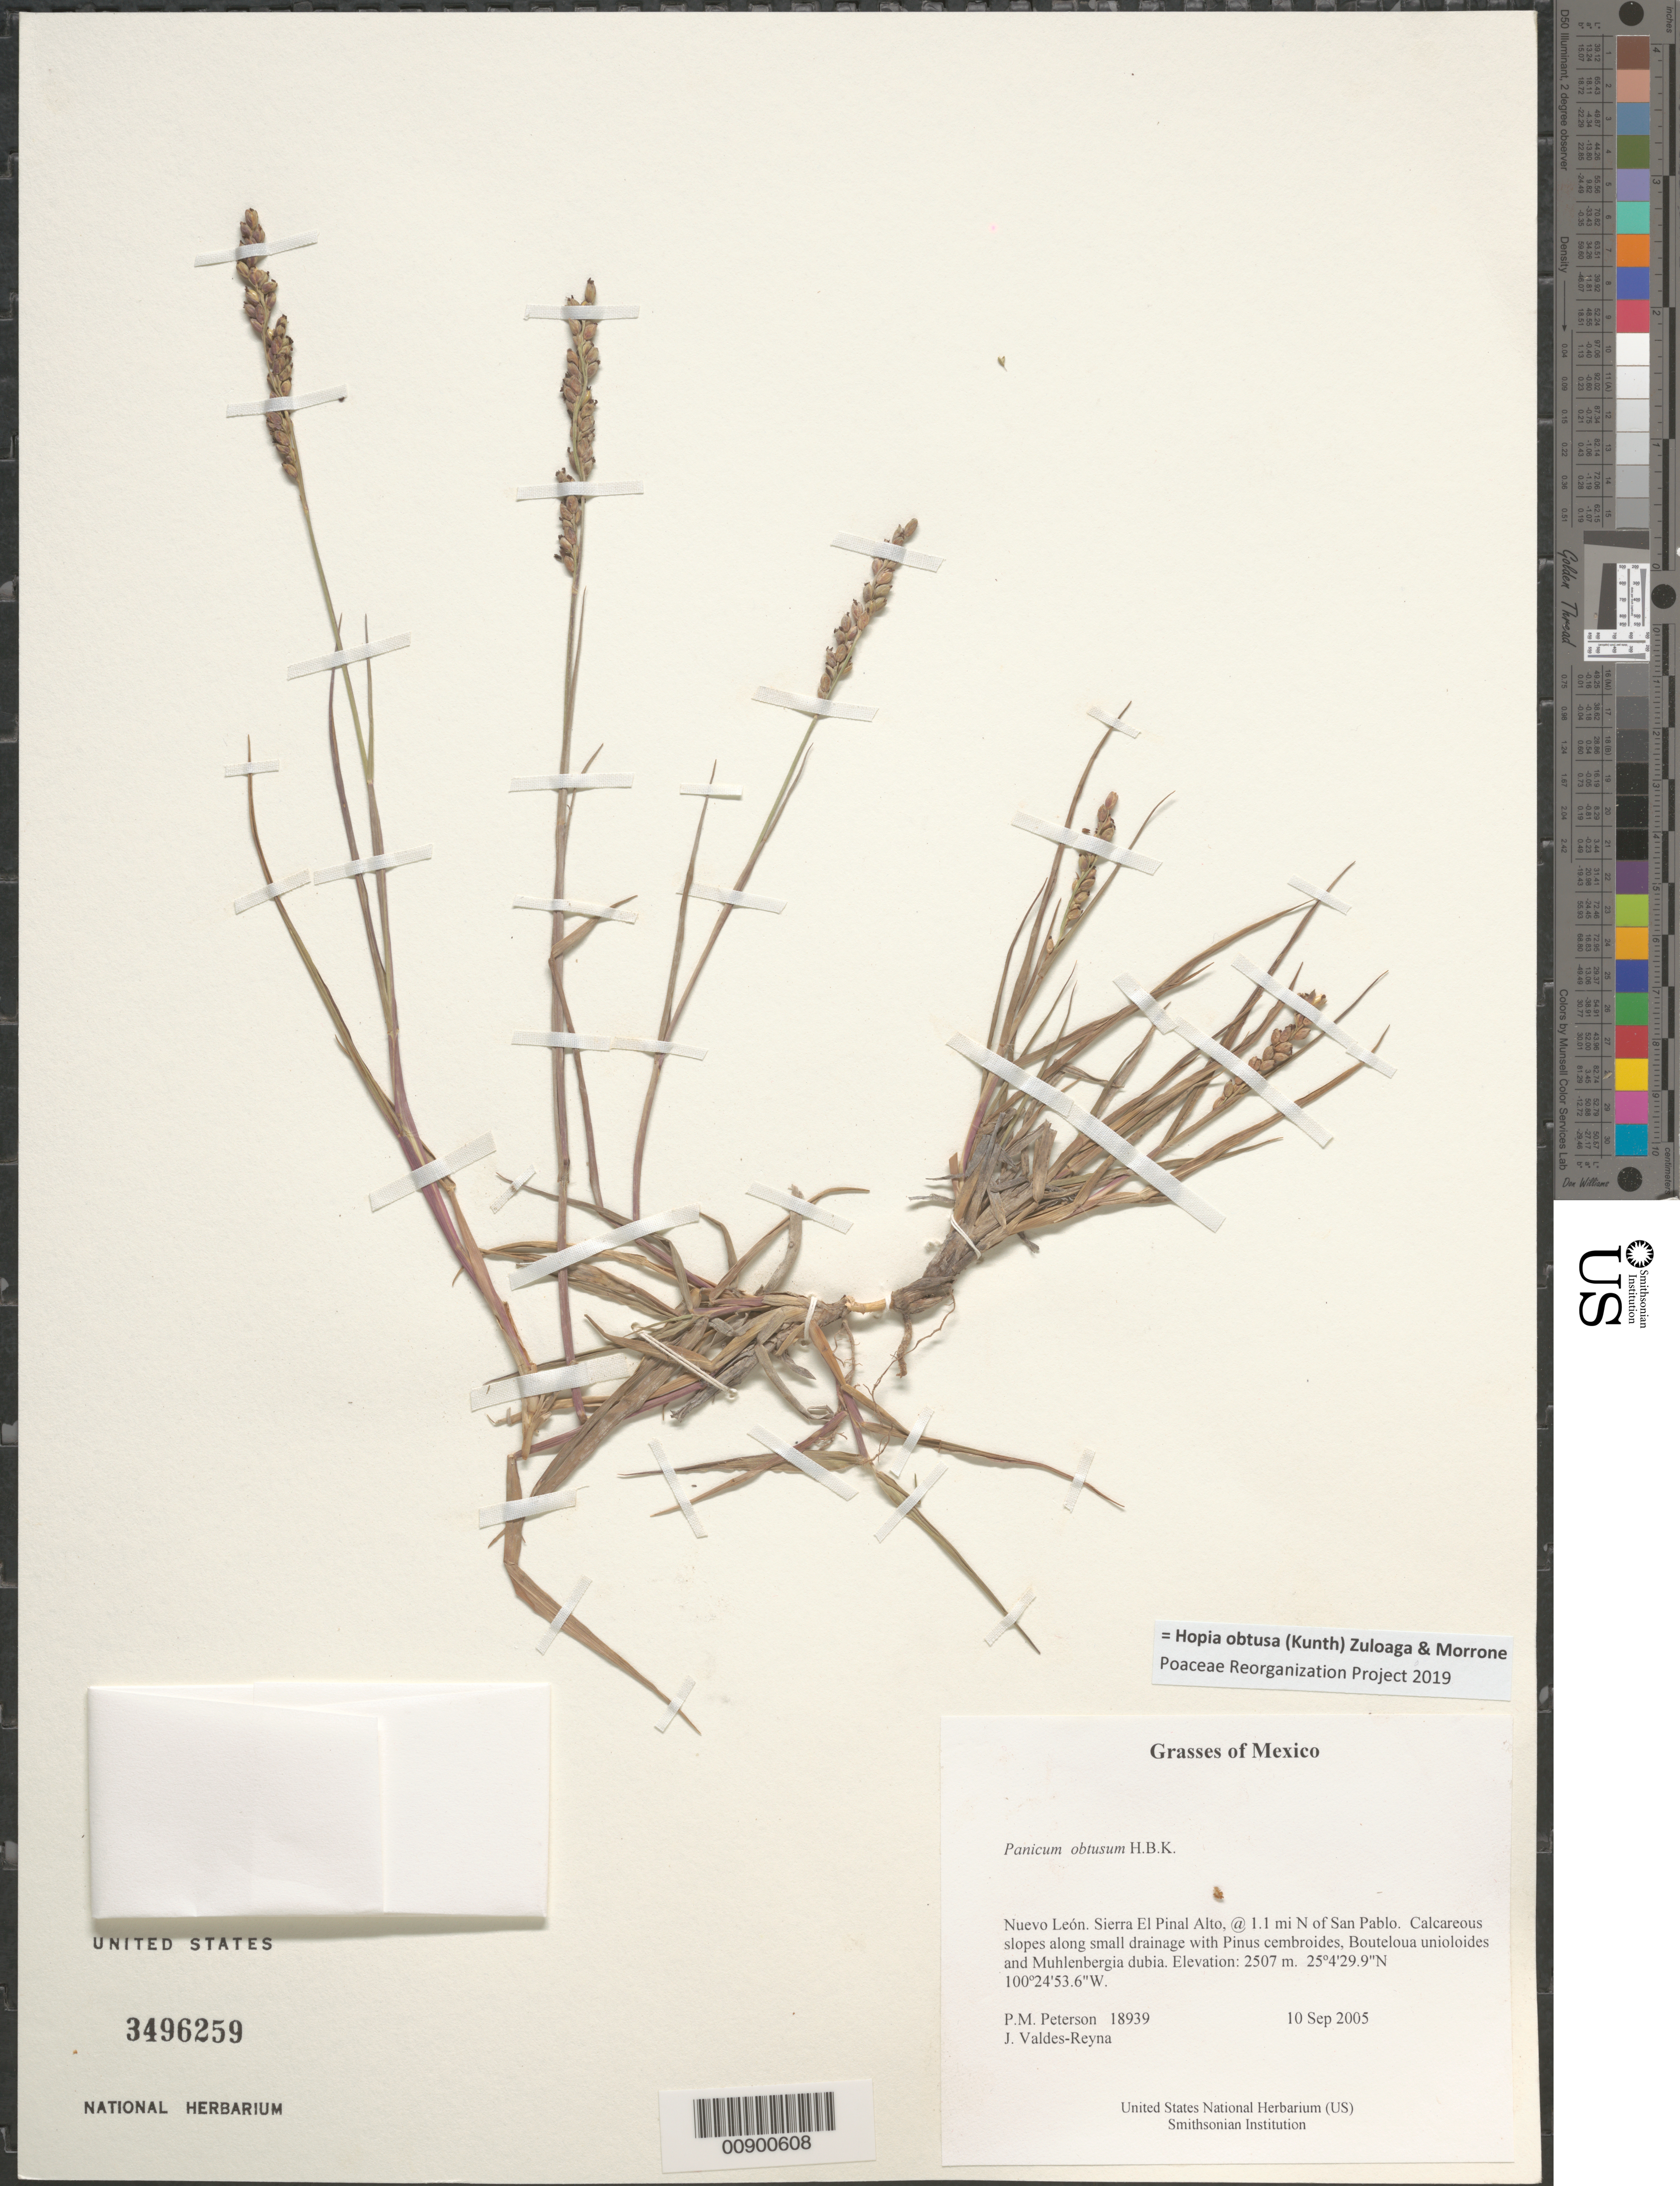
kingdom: Plantae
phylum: Tracheophyta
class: Liliopsida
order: Poales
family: Poaceae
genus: Panicum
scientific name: Panicum obtusum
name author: Kunth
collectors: P. M. Peterson & J. Valdés-Reyna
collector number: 18939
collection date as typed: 10 Sep 2005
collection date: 2005-09-10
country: Mexico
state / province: Nuevo León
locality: Sierra El Pinal Alto, @ 1.1 mi N of San Pablo. Calcareous slopes along small drainage with Pinus cembroides, Bouteloua unioloides and Muhlenbergia dubia.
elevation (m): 2507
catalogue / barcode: US 3496259